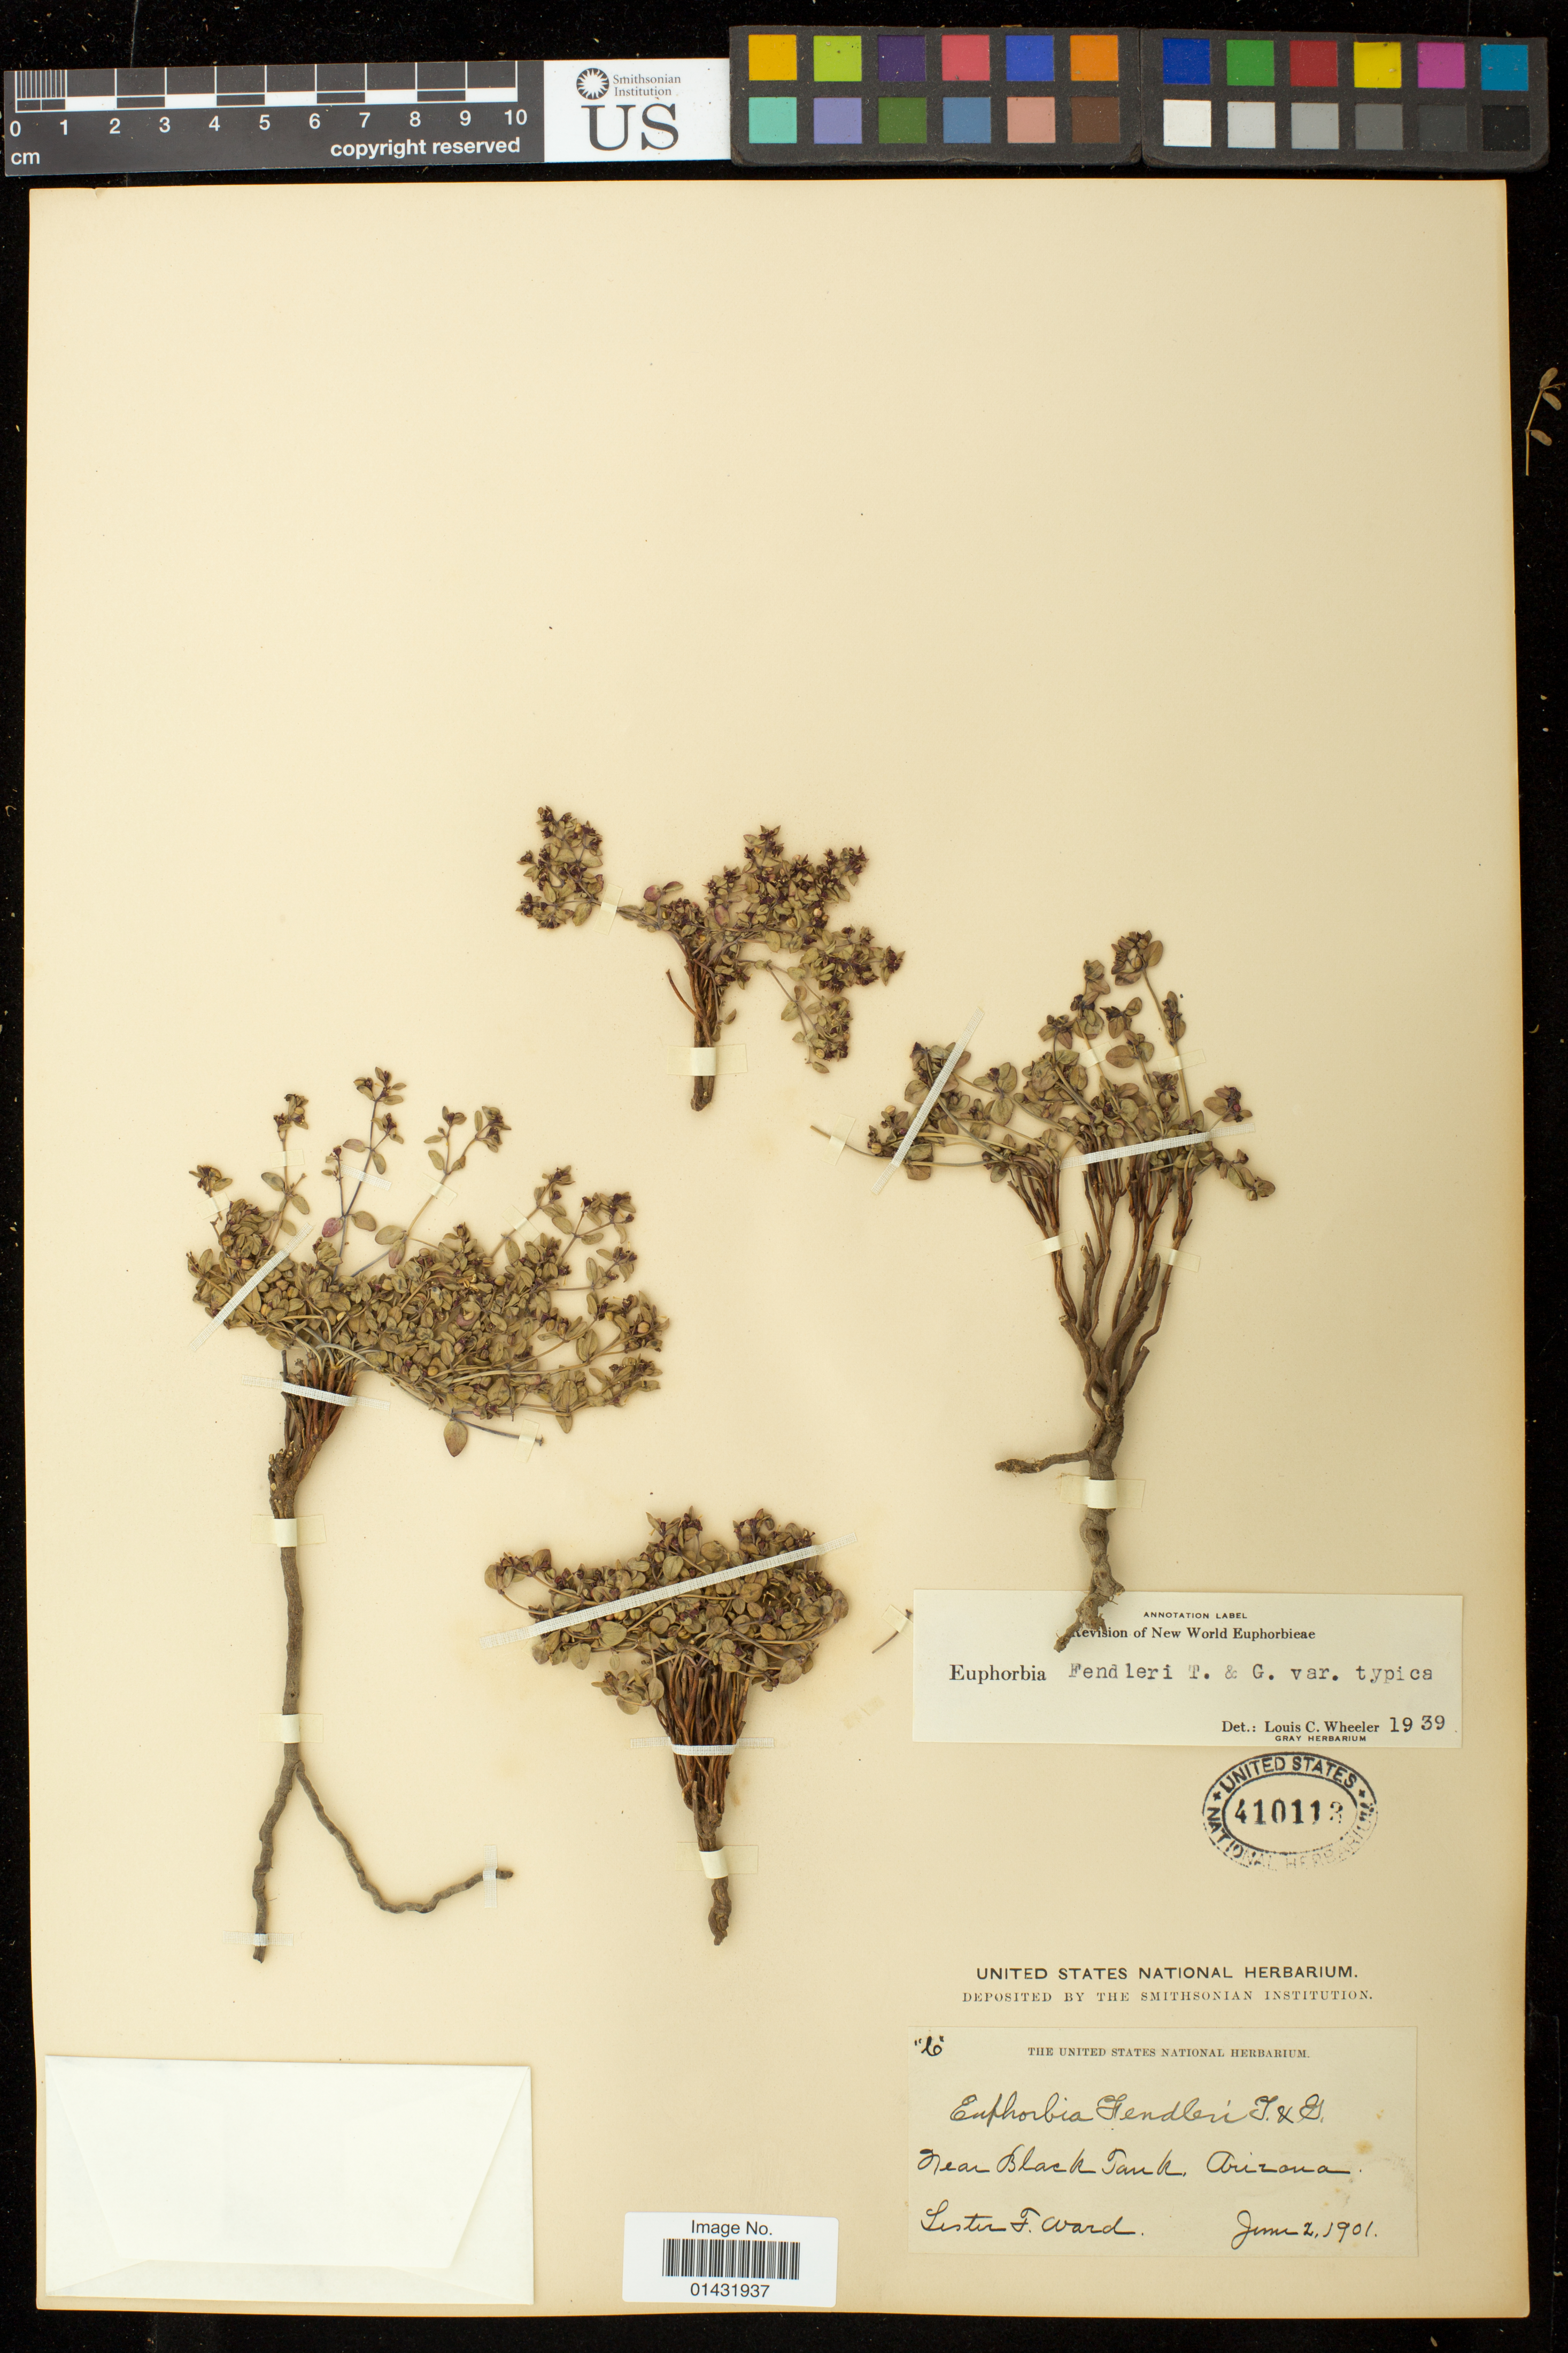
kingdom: Plantae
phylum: Tracheophyta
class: Magnoliopsida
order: Malpighiales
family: Euphorbiaceae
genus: Euphorbia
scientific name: Euphorbia fendleri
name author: Torr. & A. Gray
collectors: L. F. Ward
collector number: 6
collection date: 1901-06-02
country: United States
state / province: Arizona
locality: Near Black Tank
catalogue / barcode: US 410113